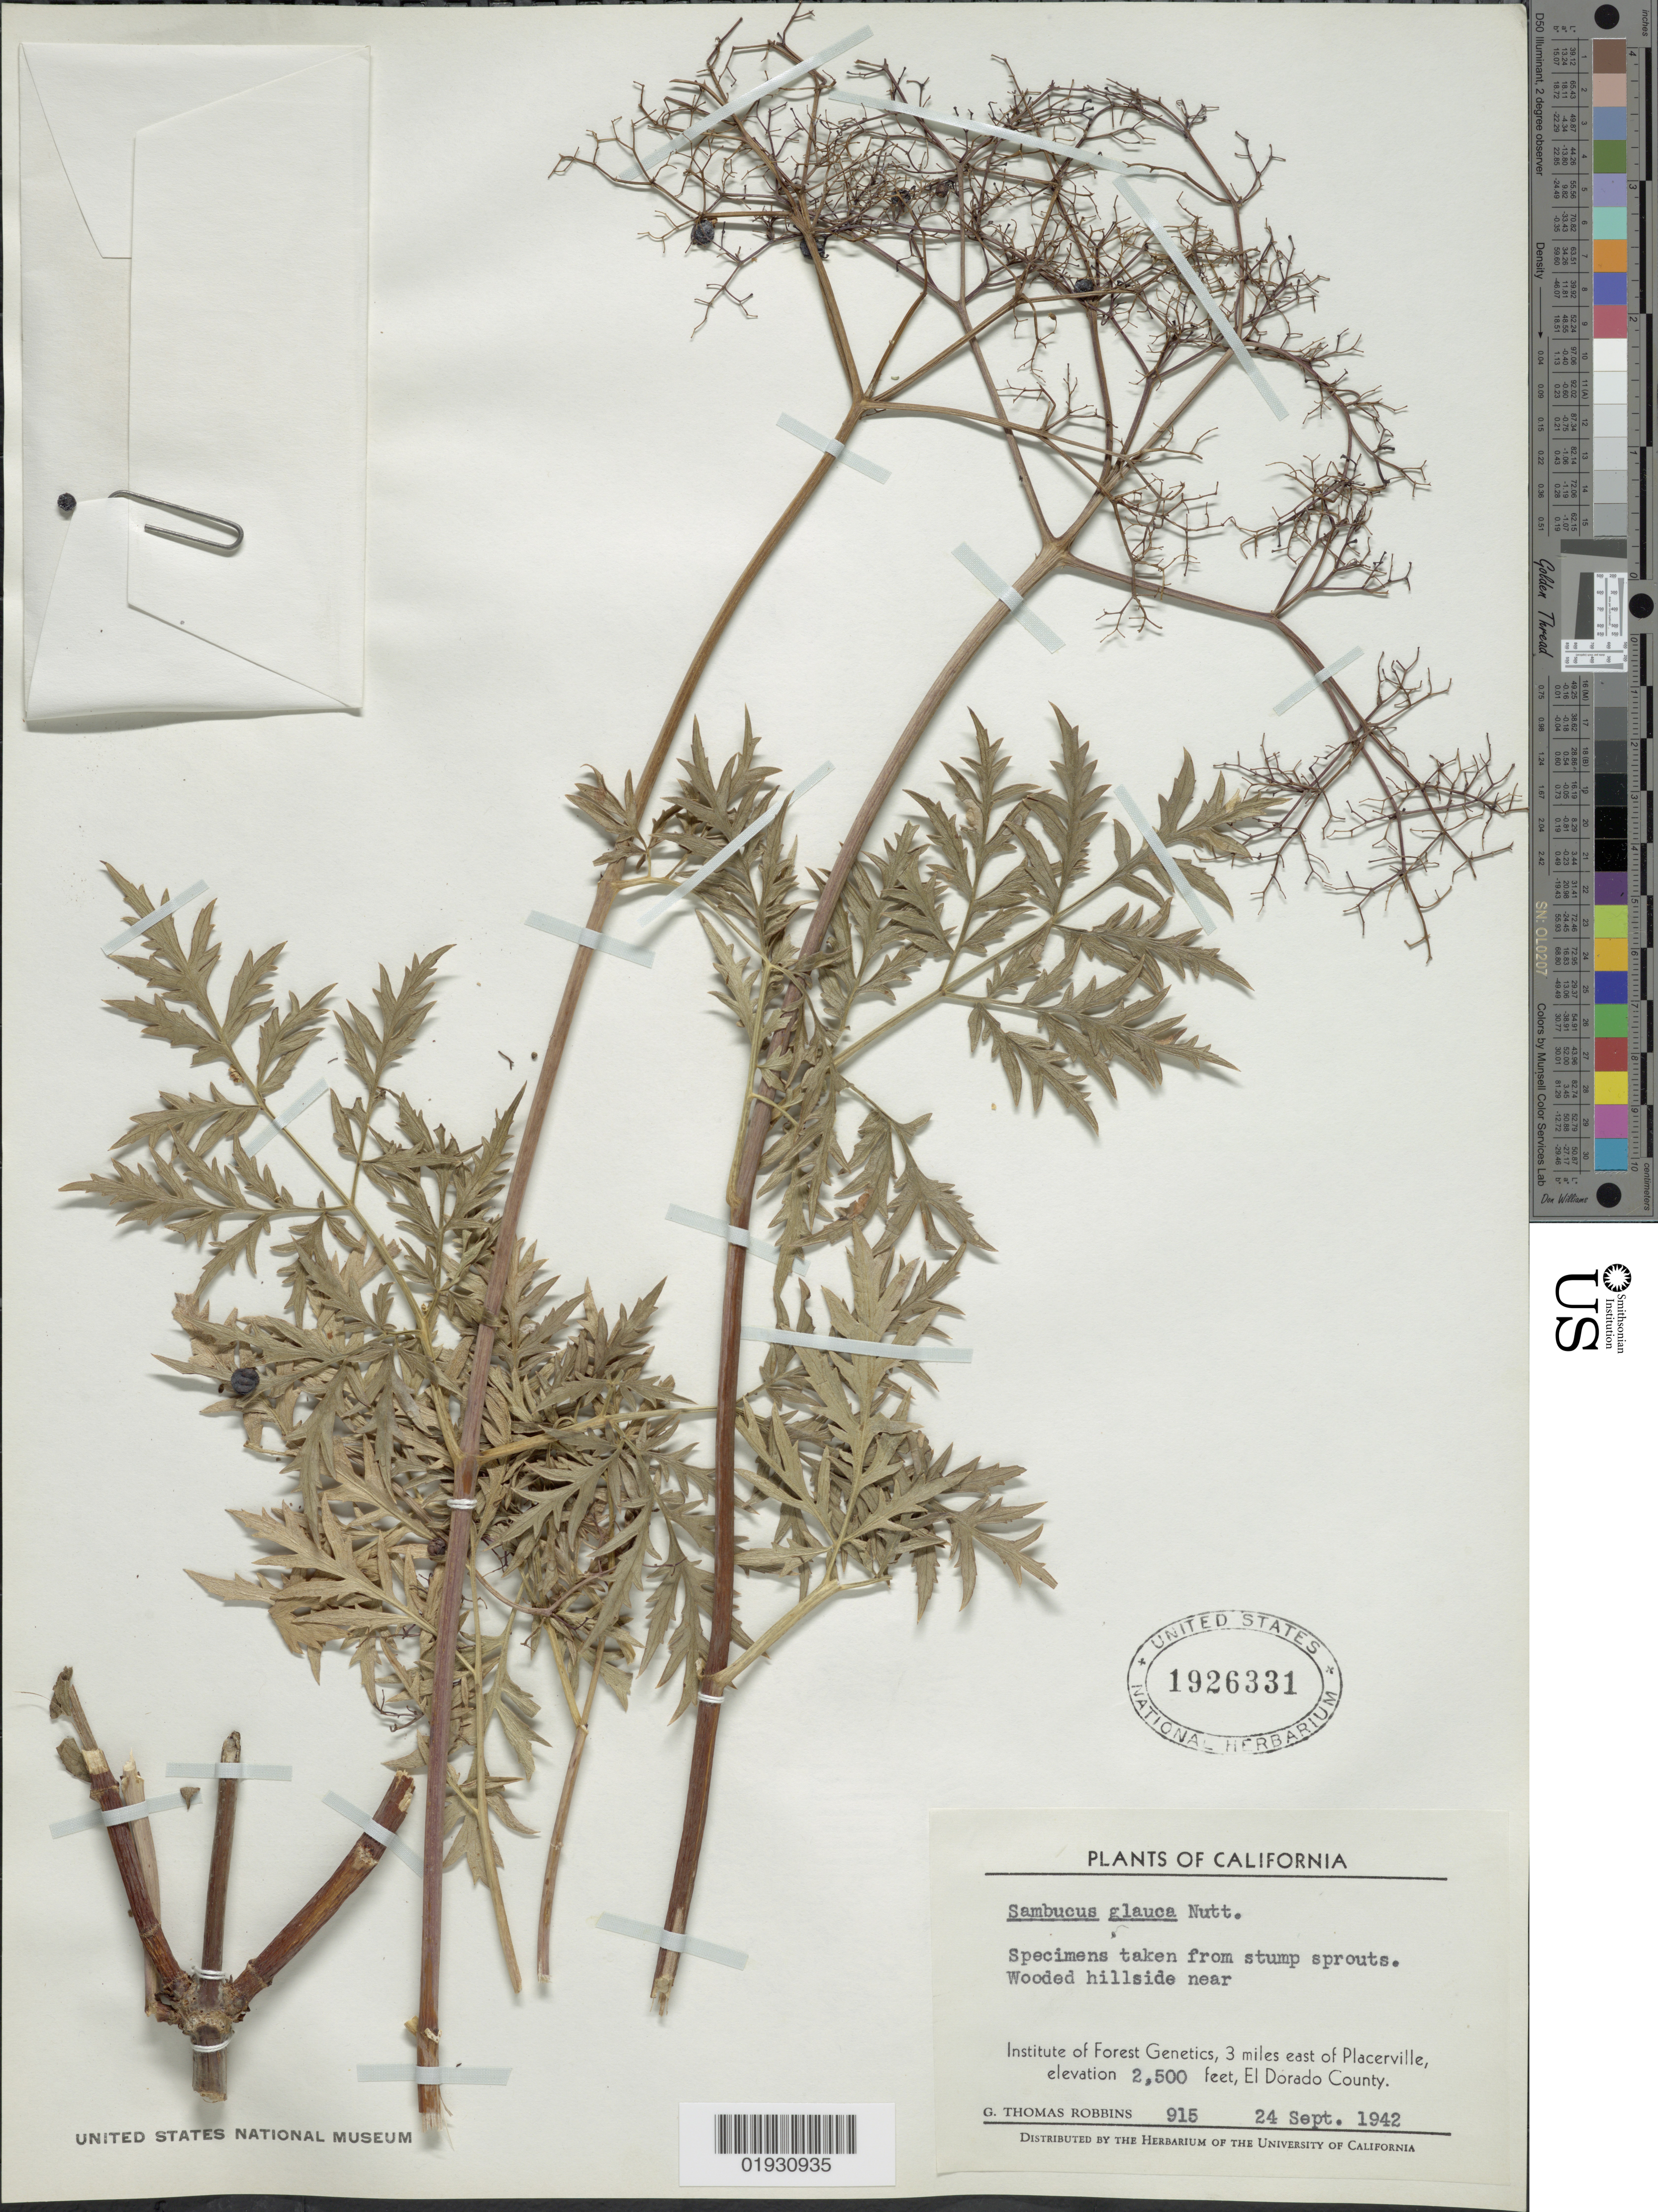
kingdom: Plantae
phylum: Tracheophyta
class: Magnoliopsida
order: Dipsacales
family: Viburnaceae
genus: Sambucus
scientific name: Sambucus glauca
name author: Nutt.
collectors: G. T. Robbins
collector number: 915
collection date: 1942-09-24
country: United States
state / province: California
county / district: El Dorado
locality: Institute of Forest Genetics, 3 miles east of Placerville, El Dorado County.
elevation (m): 762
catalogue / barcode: US 1926331